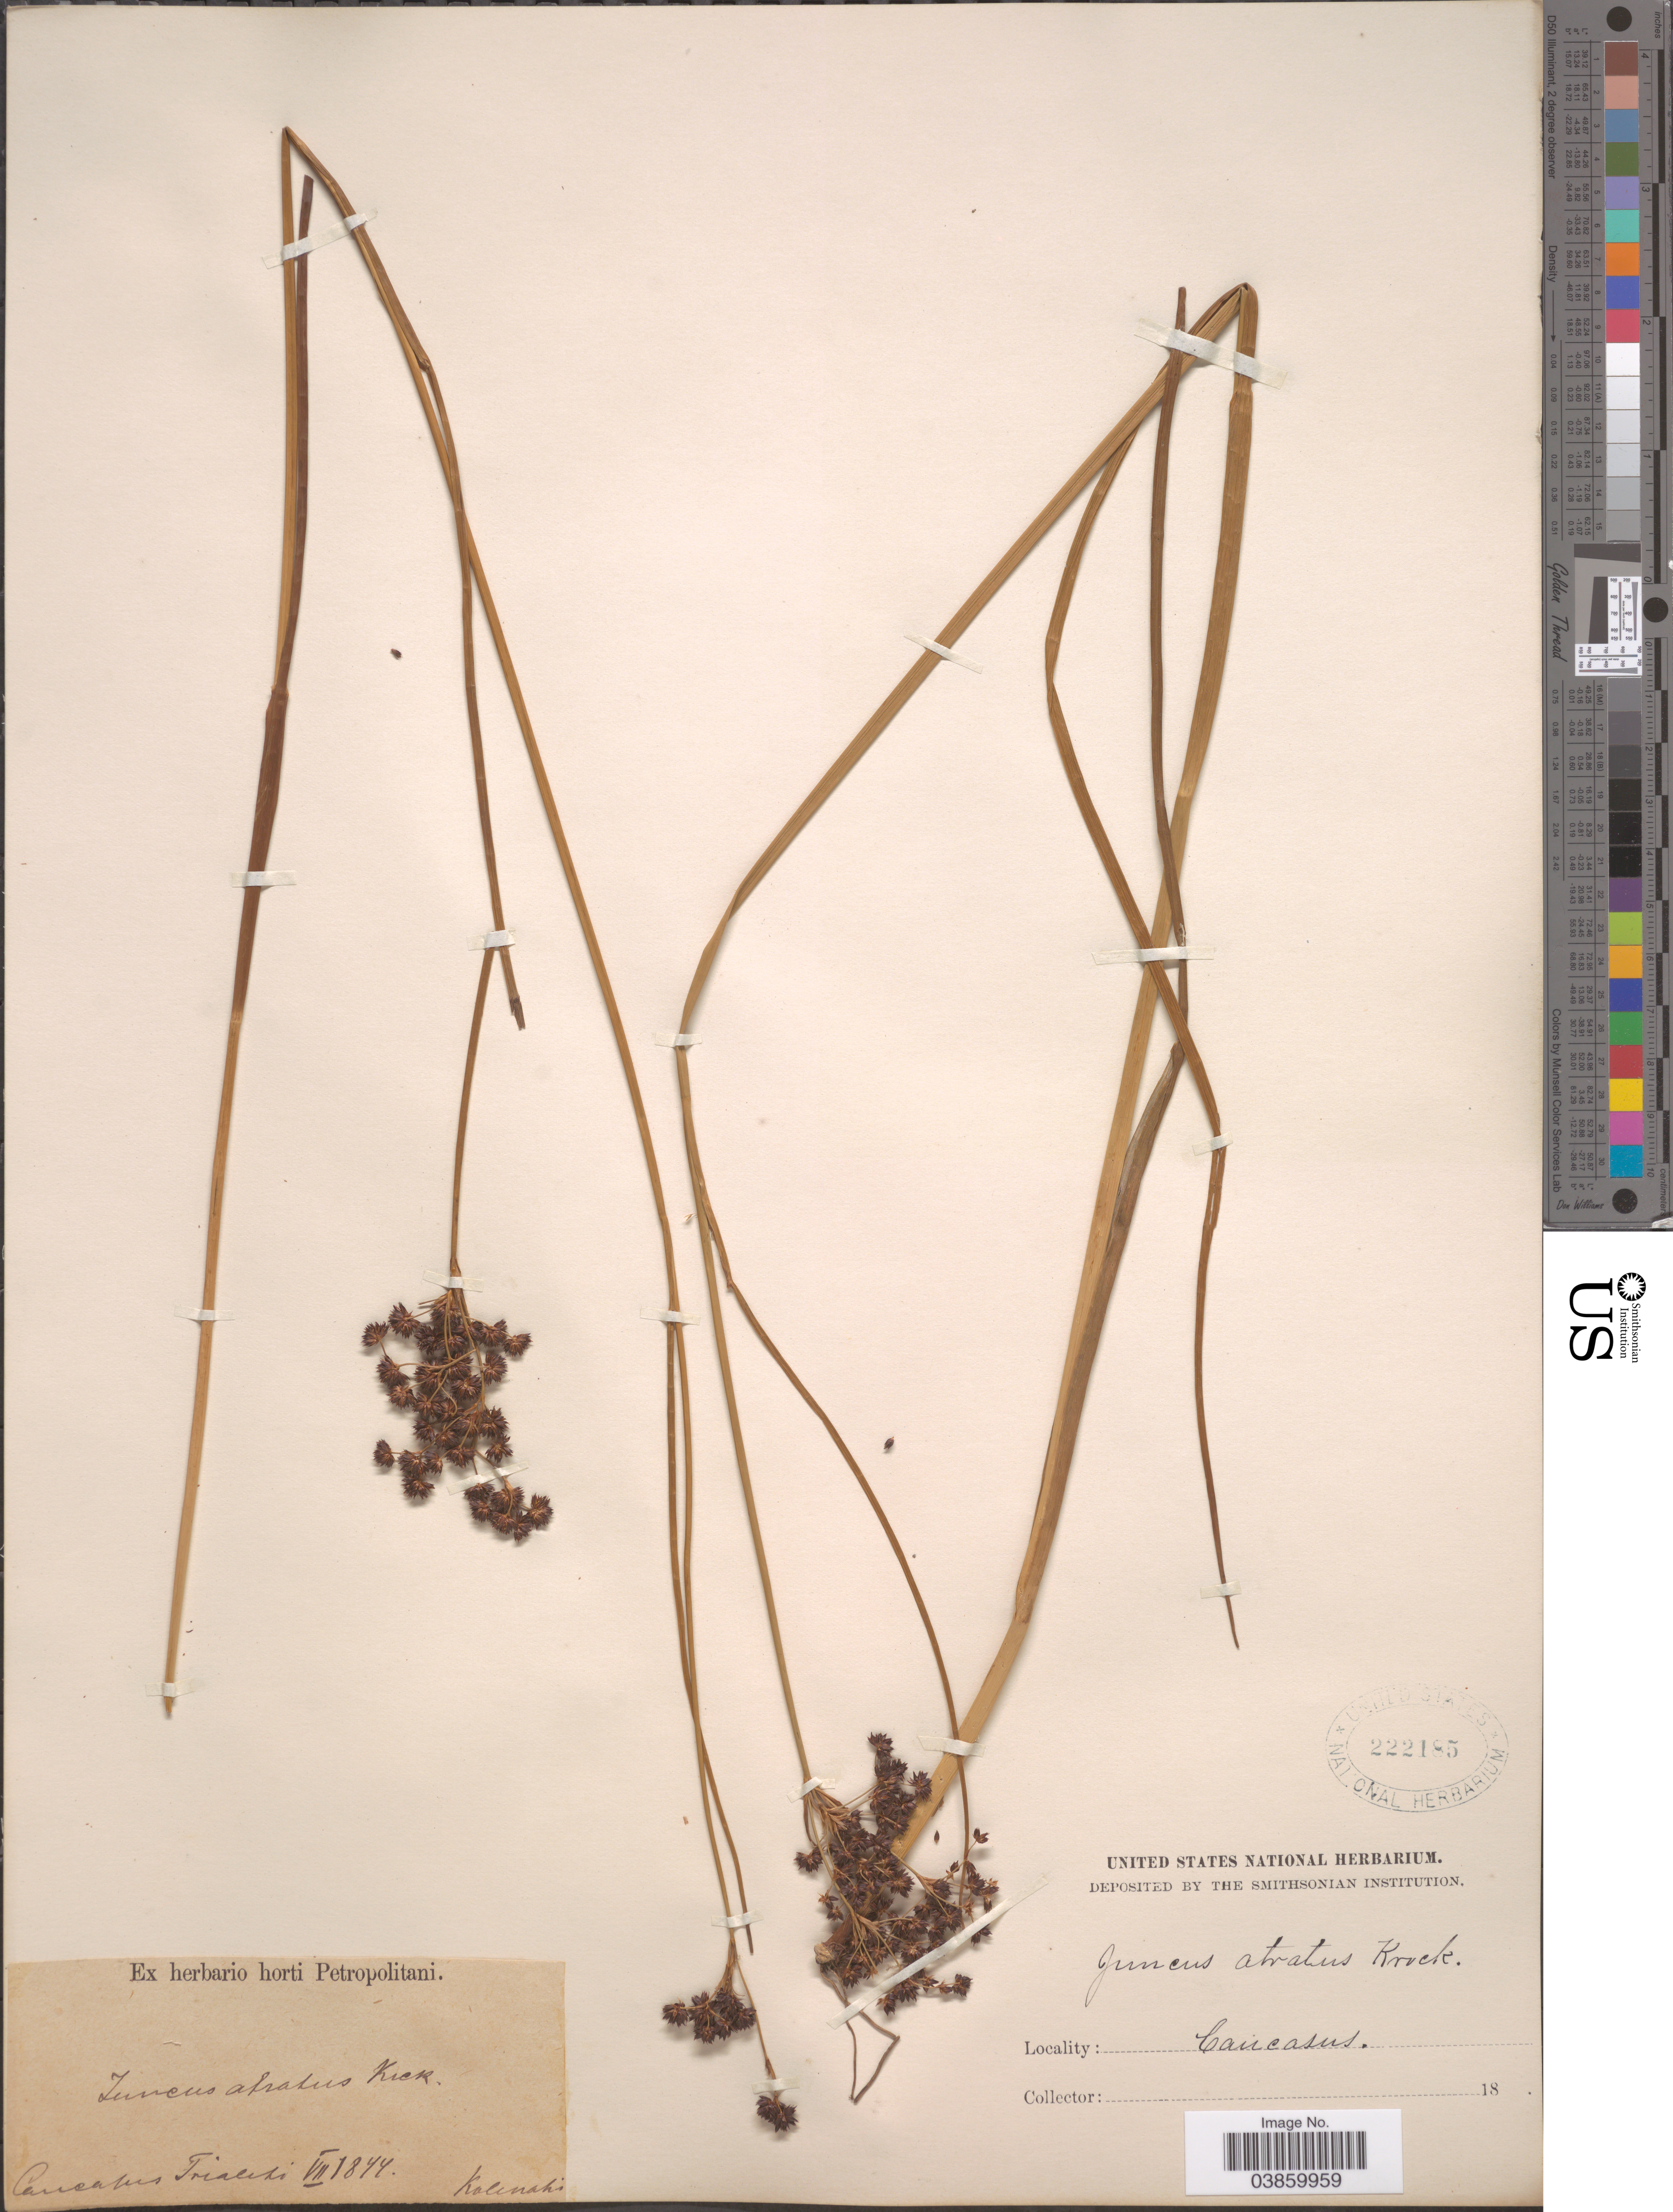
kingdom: Plantae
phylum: Tracheophyta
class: Liliopsida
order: Poales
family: Juncaceae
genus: Juncus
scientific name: Juncus atratus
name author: Krock.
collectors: Kolinahi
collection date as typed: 18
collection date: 1844-07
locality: Caucasus Triaciti. [interpreted]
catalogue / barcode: US 222185